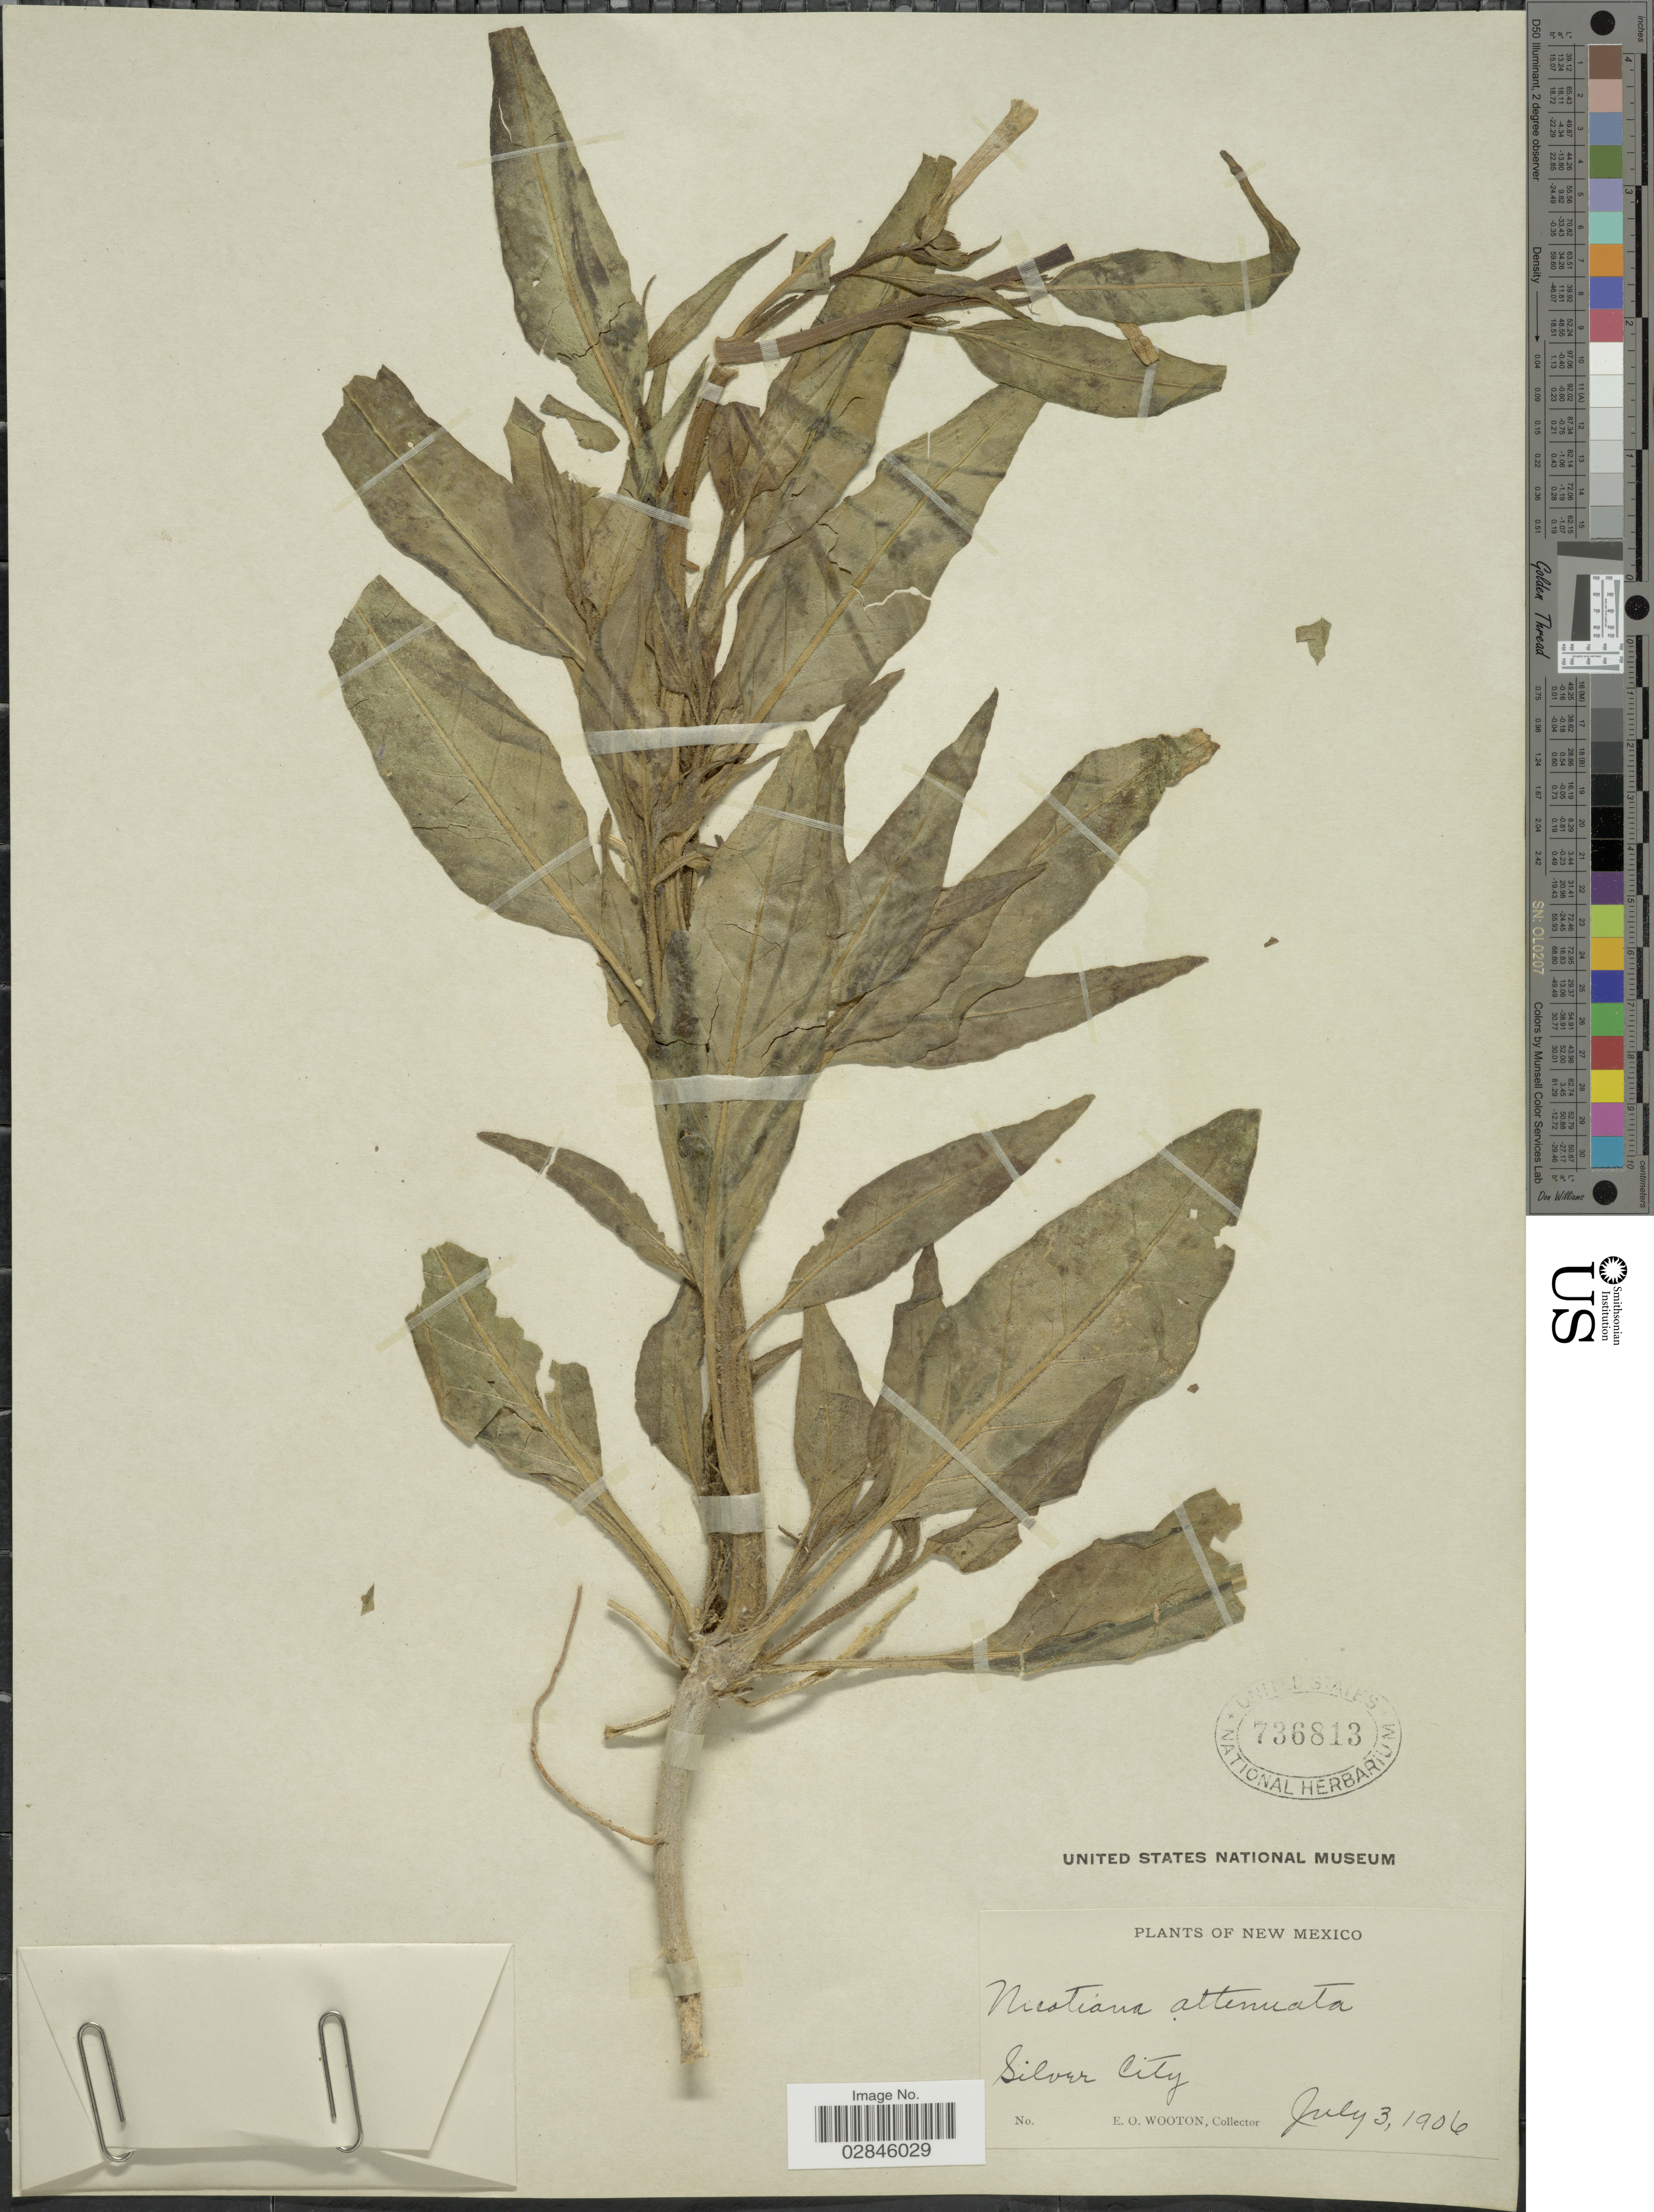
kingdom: Plantae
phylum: Tracheophyta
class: Magnoliopsida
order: Solanales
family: Solanaceae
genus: Nicotiana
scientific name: Nicotiana attenuata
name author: Torr. ex S. Watson in C. King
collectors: E. O. Wooton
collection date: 1906-07-03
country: United States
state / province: New Mexico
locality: Silver City.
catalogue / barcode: US 736813